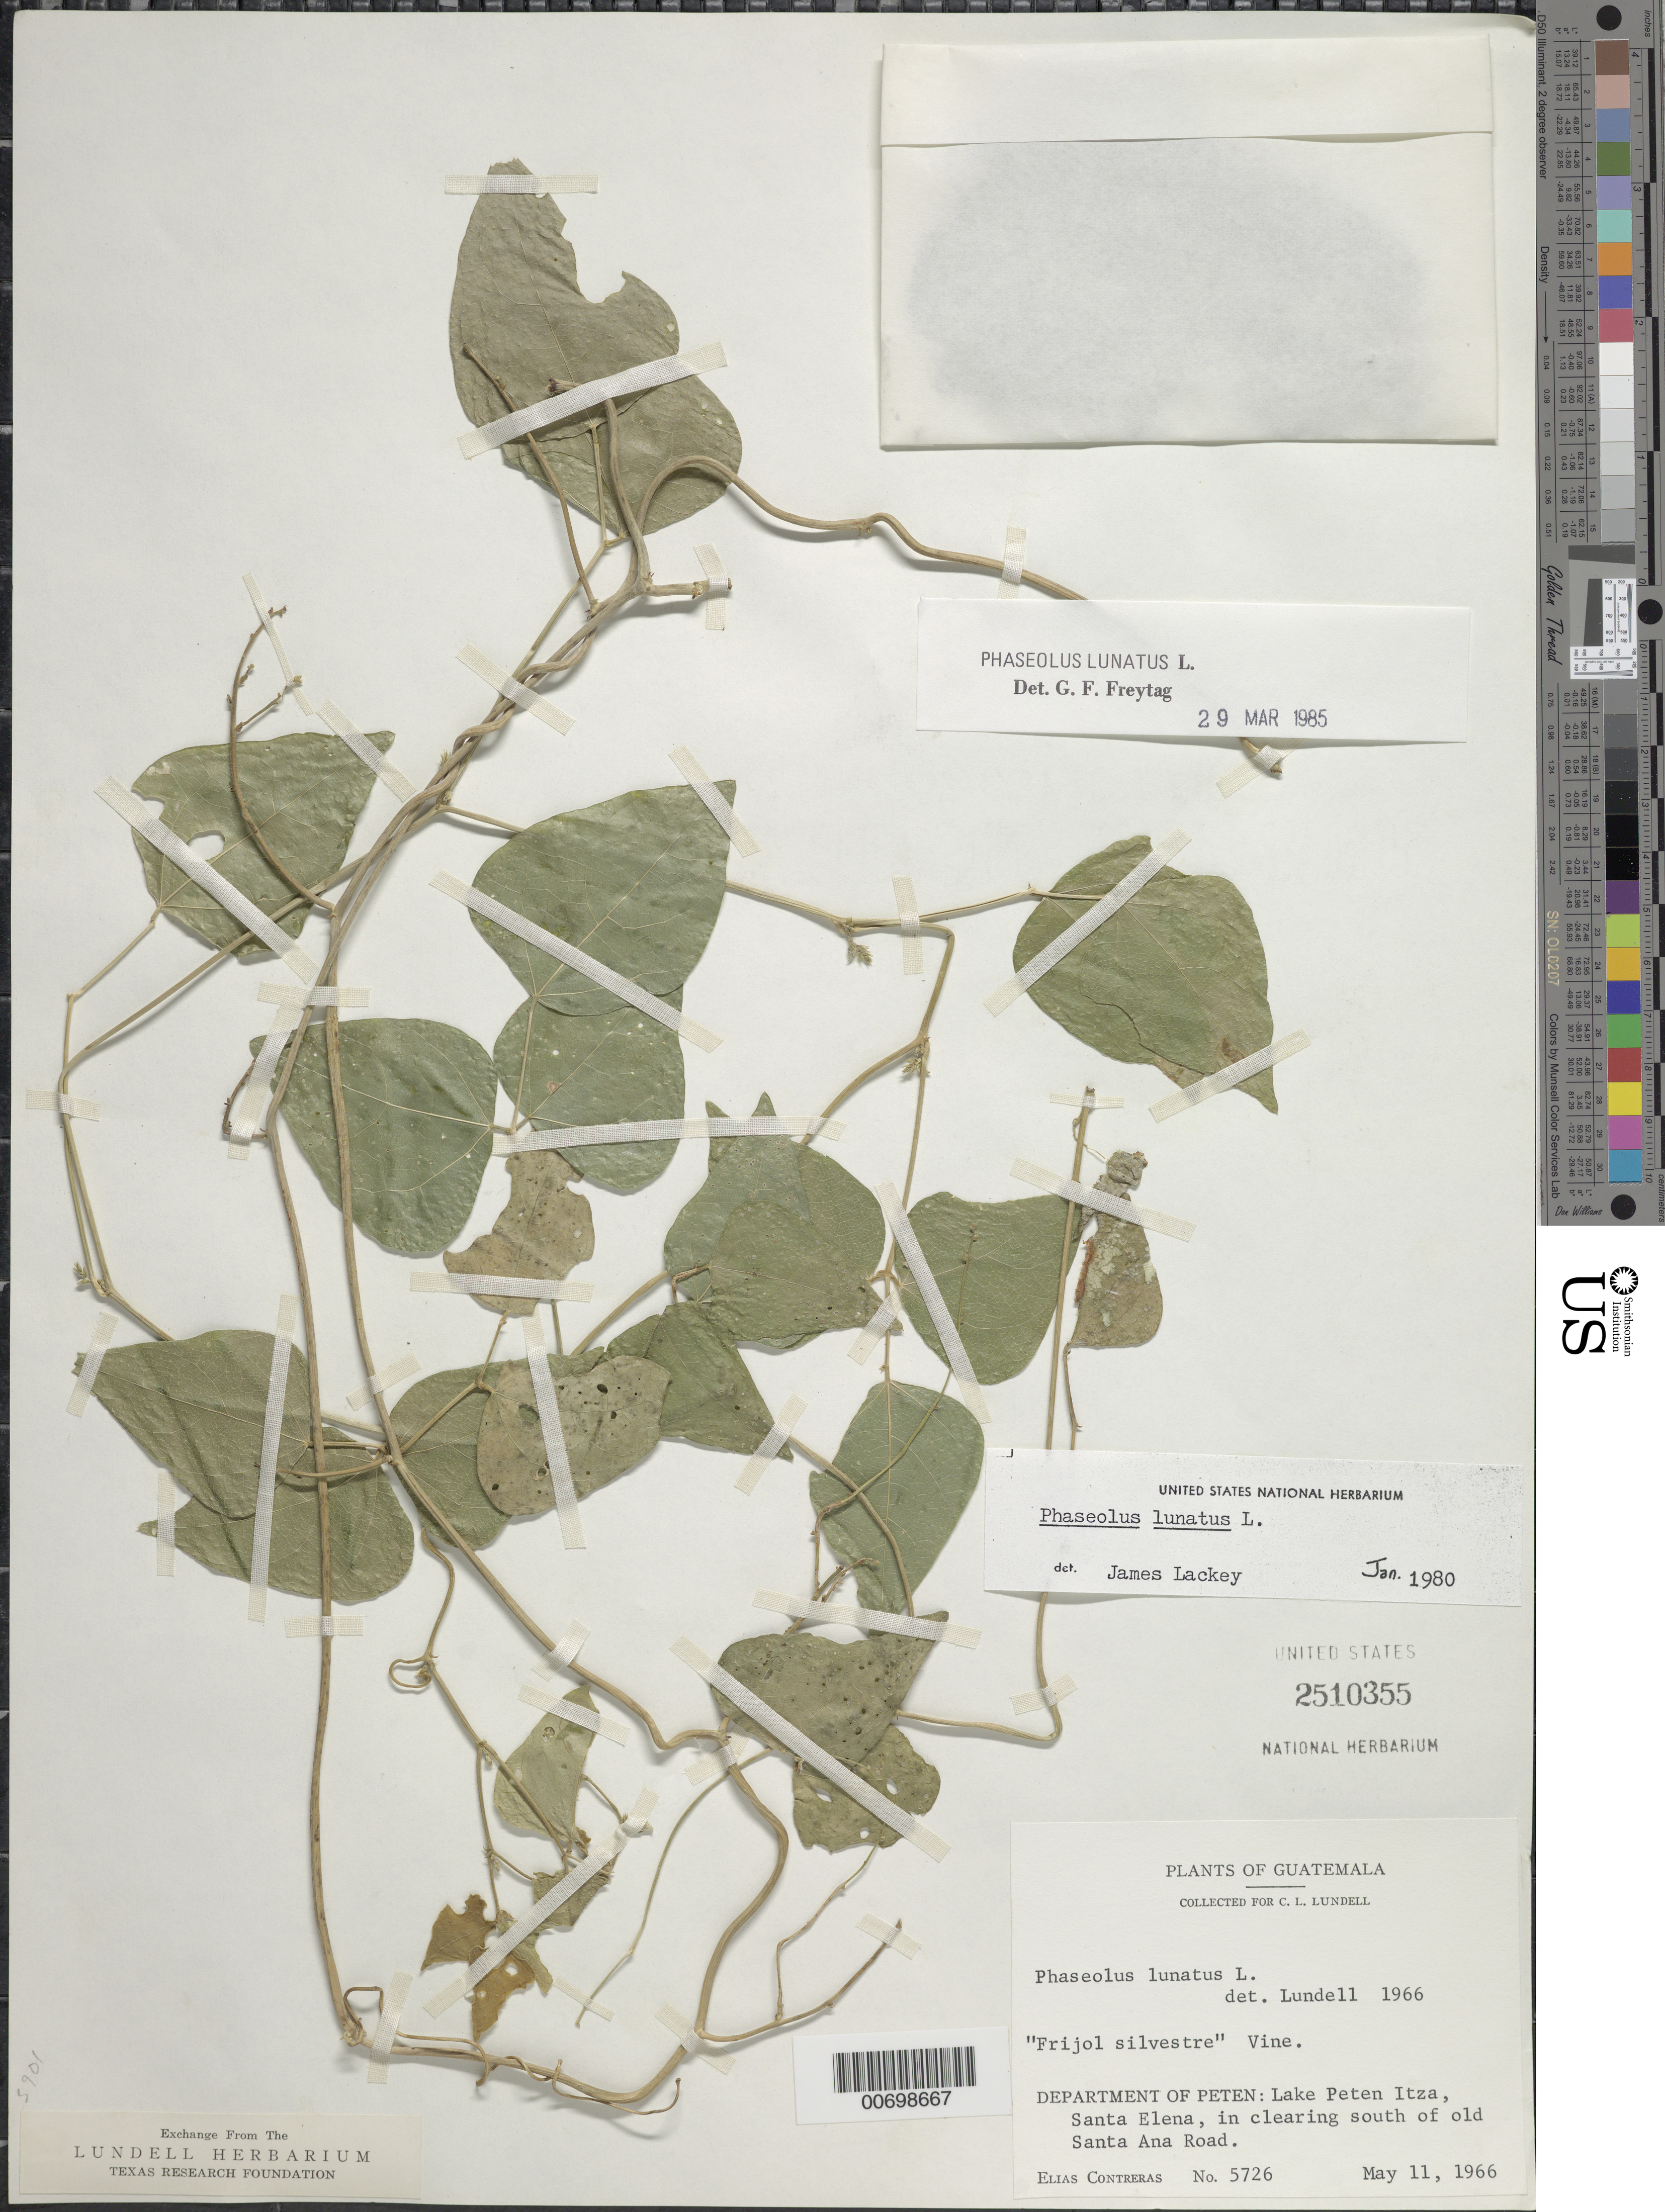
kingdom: Plantae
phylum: Tracheophyta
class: Magnoliopsida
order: Fabales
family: Fabaceae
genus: Phaseolus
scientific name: Phaseolus lunatus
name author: L.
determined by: Freytag, G. F.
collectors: E. Contreras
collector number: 5726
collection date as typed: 11 May 1966 or 05 Nov 1966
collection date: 1966-05-11 or 1966-11-05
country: Guatemala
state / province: El Petén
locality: Santa Elena, lake Peten Itza, S of old Santa Ana Road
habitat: In clearing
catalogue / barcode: US 2510355